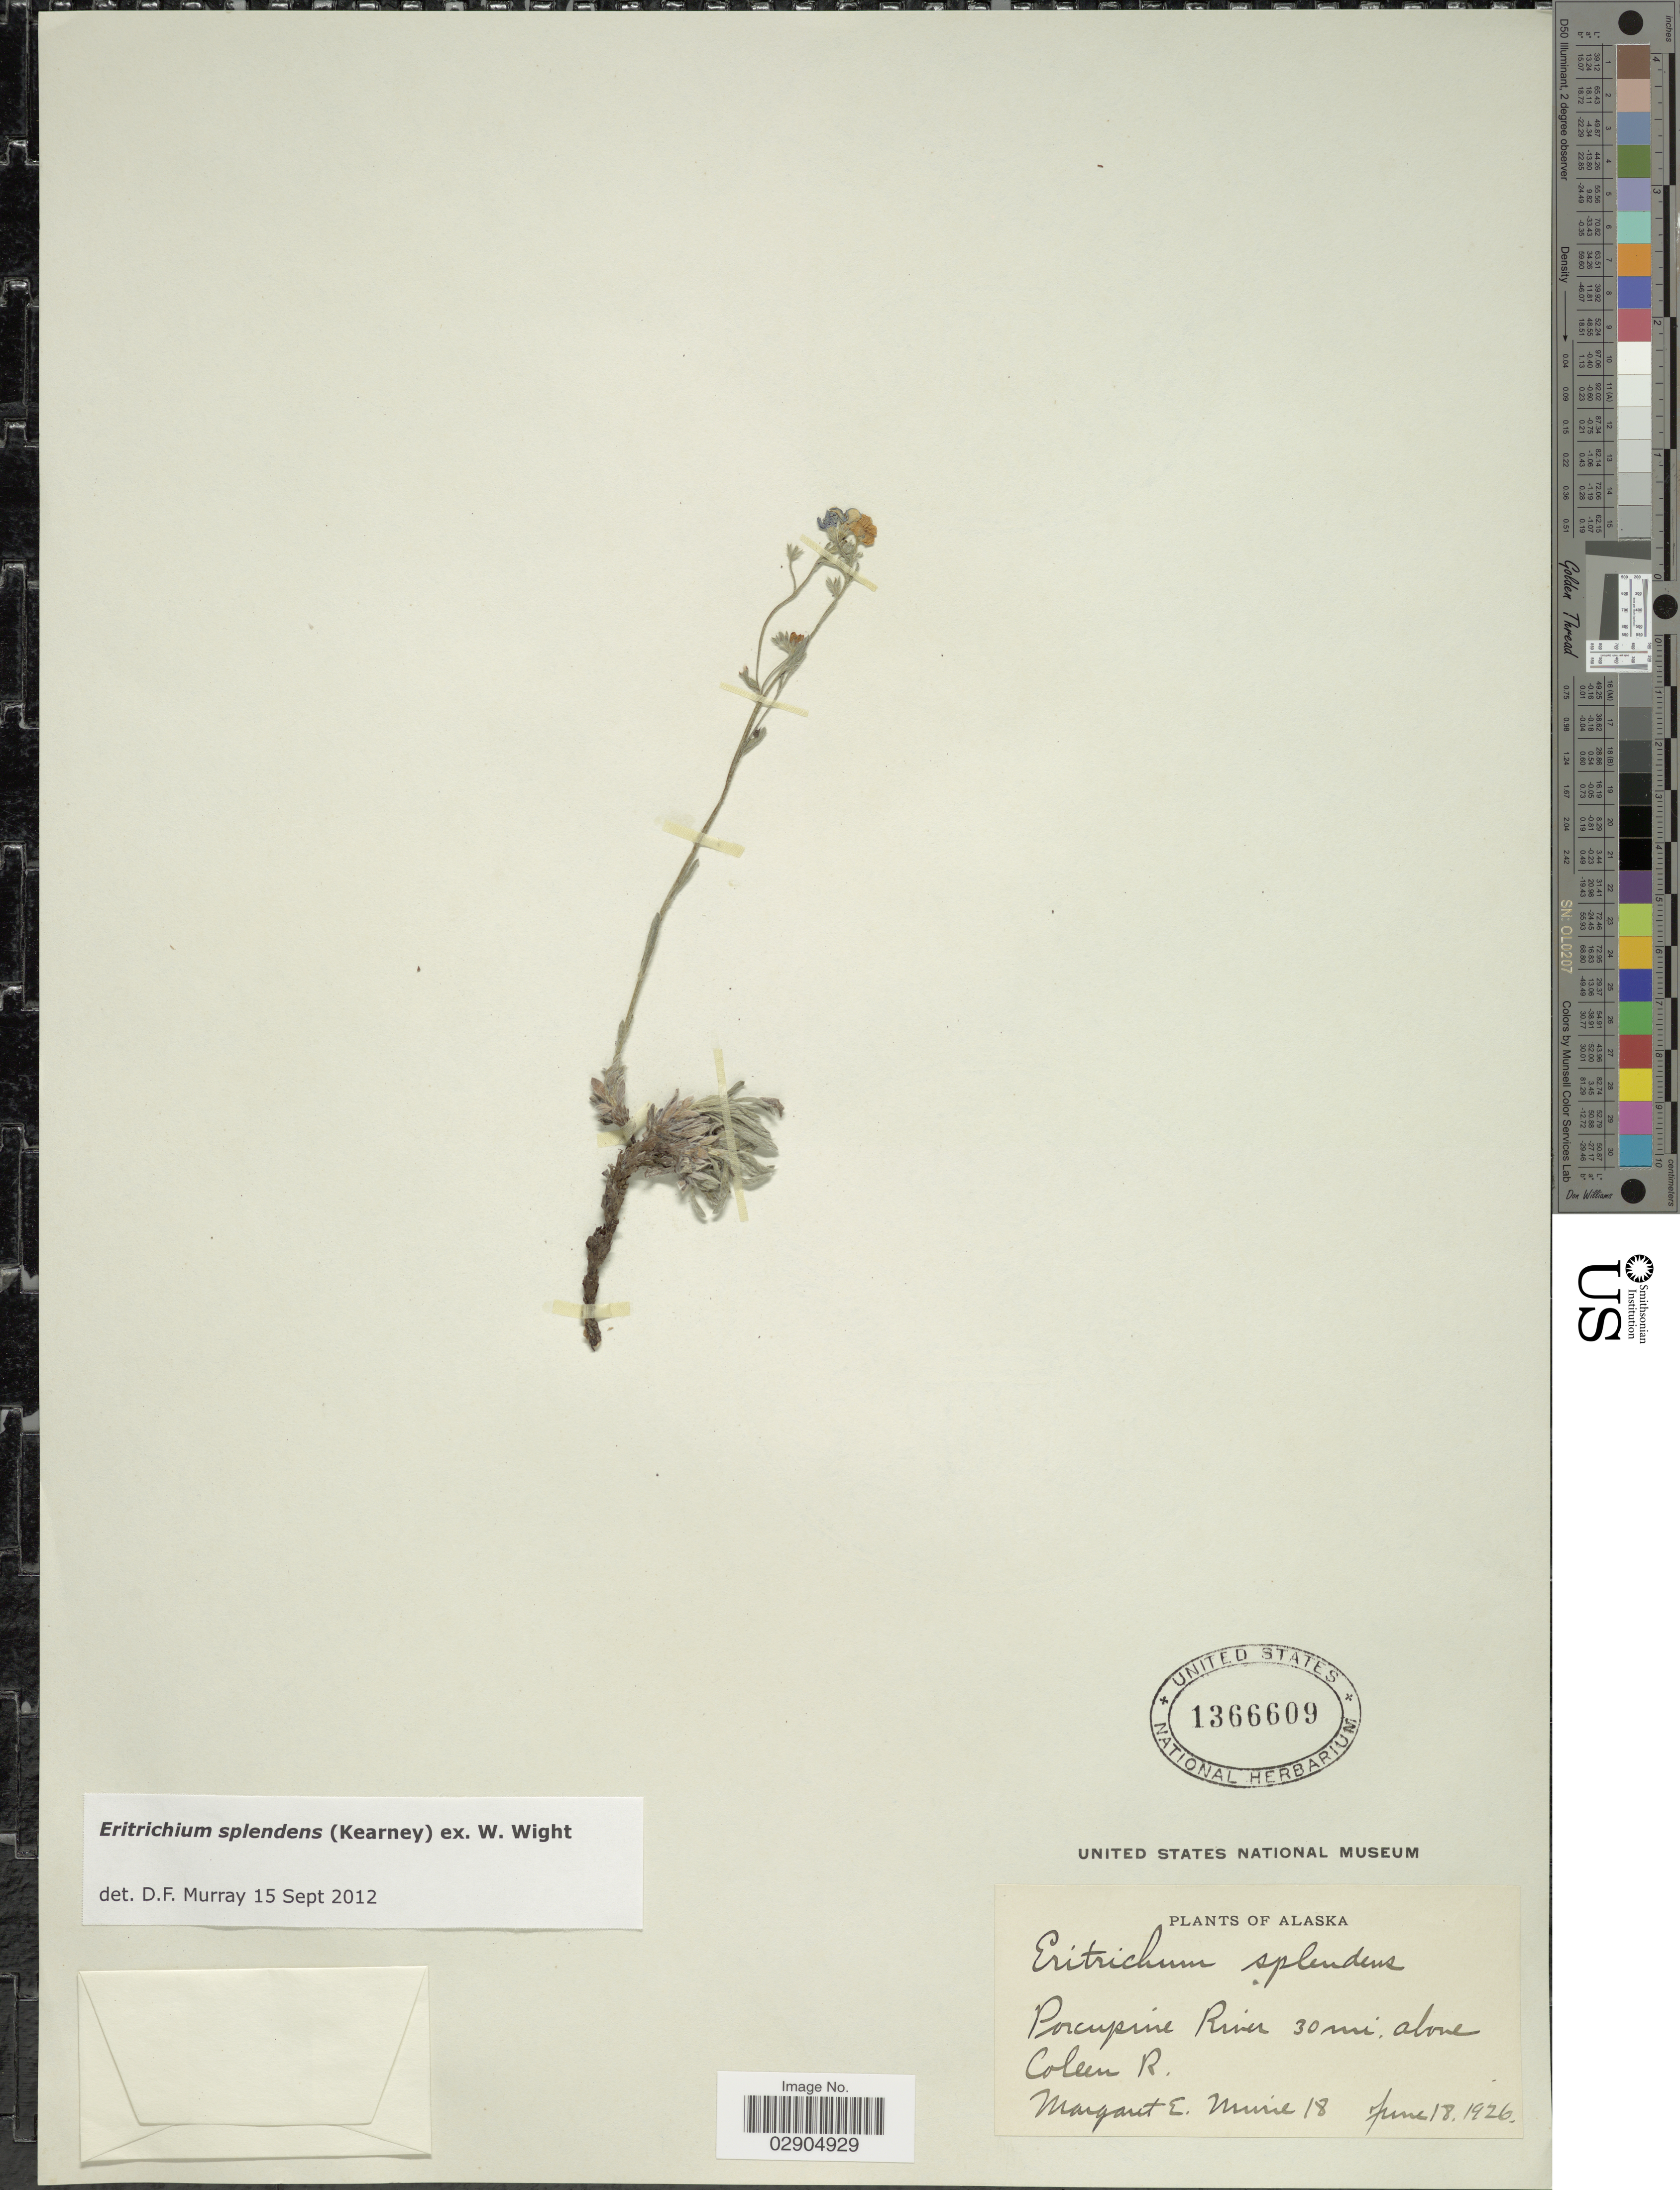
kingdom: Plantae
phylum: Tracheophyta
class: Magnoliopsida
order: Boraginales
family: Boraginaceae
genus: Eritrichium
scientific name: Eritrichium splendens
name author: Kearney ex W. Wight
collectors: M. Murie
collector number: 18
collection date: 1926-06-18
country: United States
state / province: Alaska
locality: Porcupine River 30 mi. above Coleen R.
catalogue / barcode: US 1366609